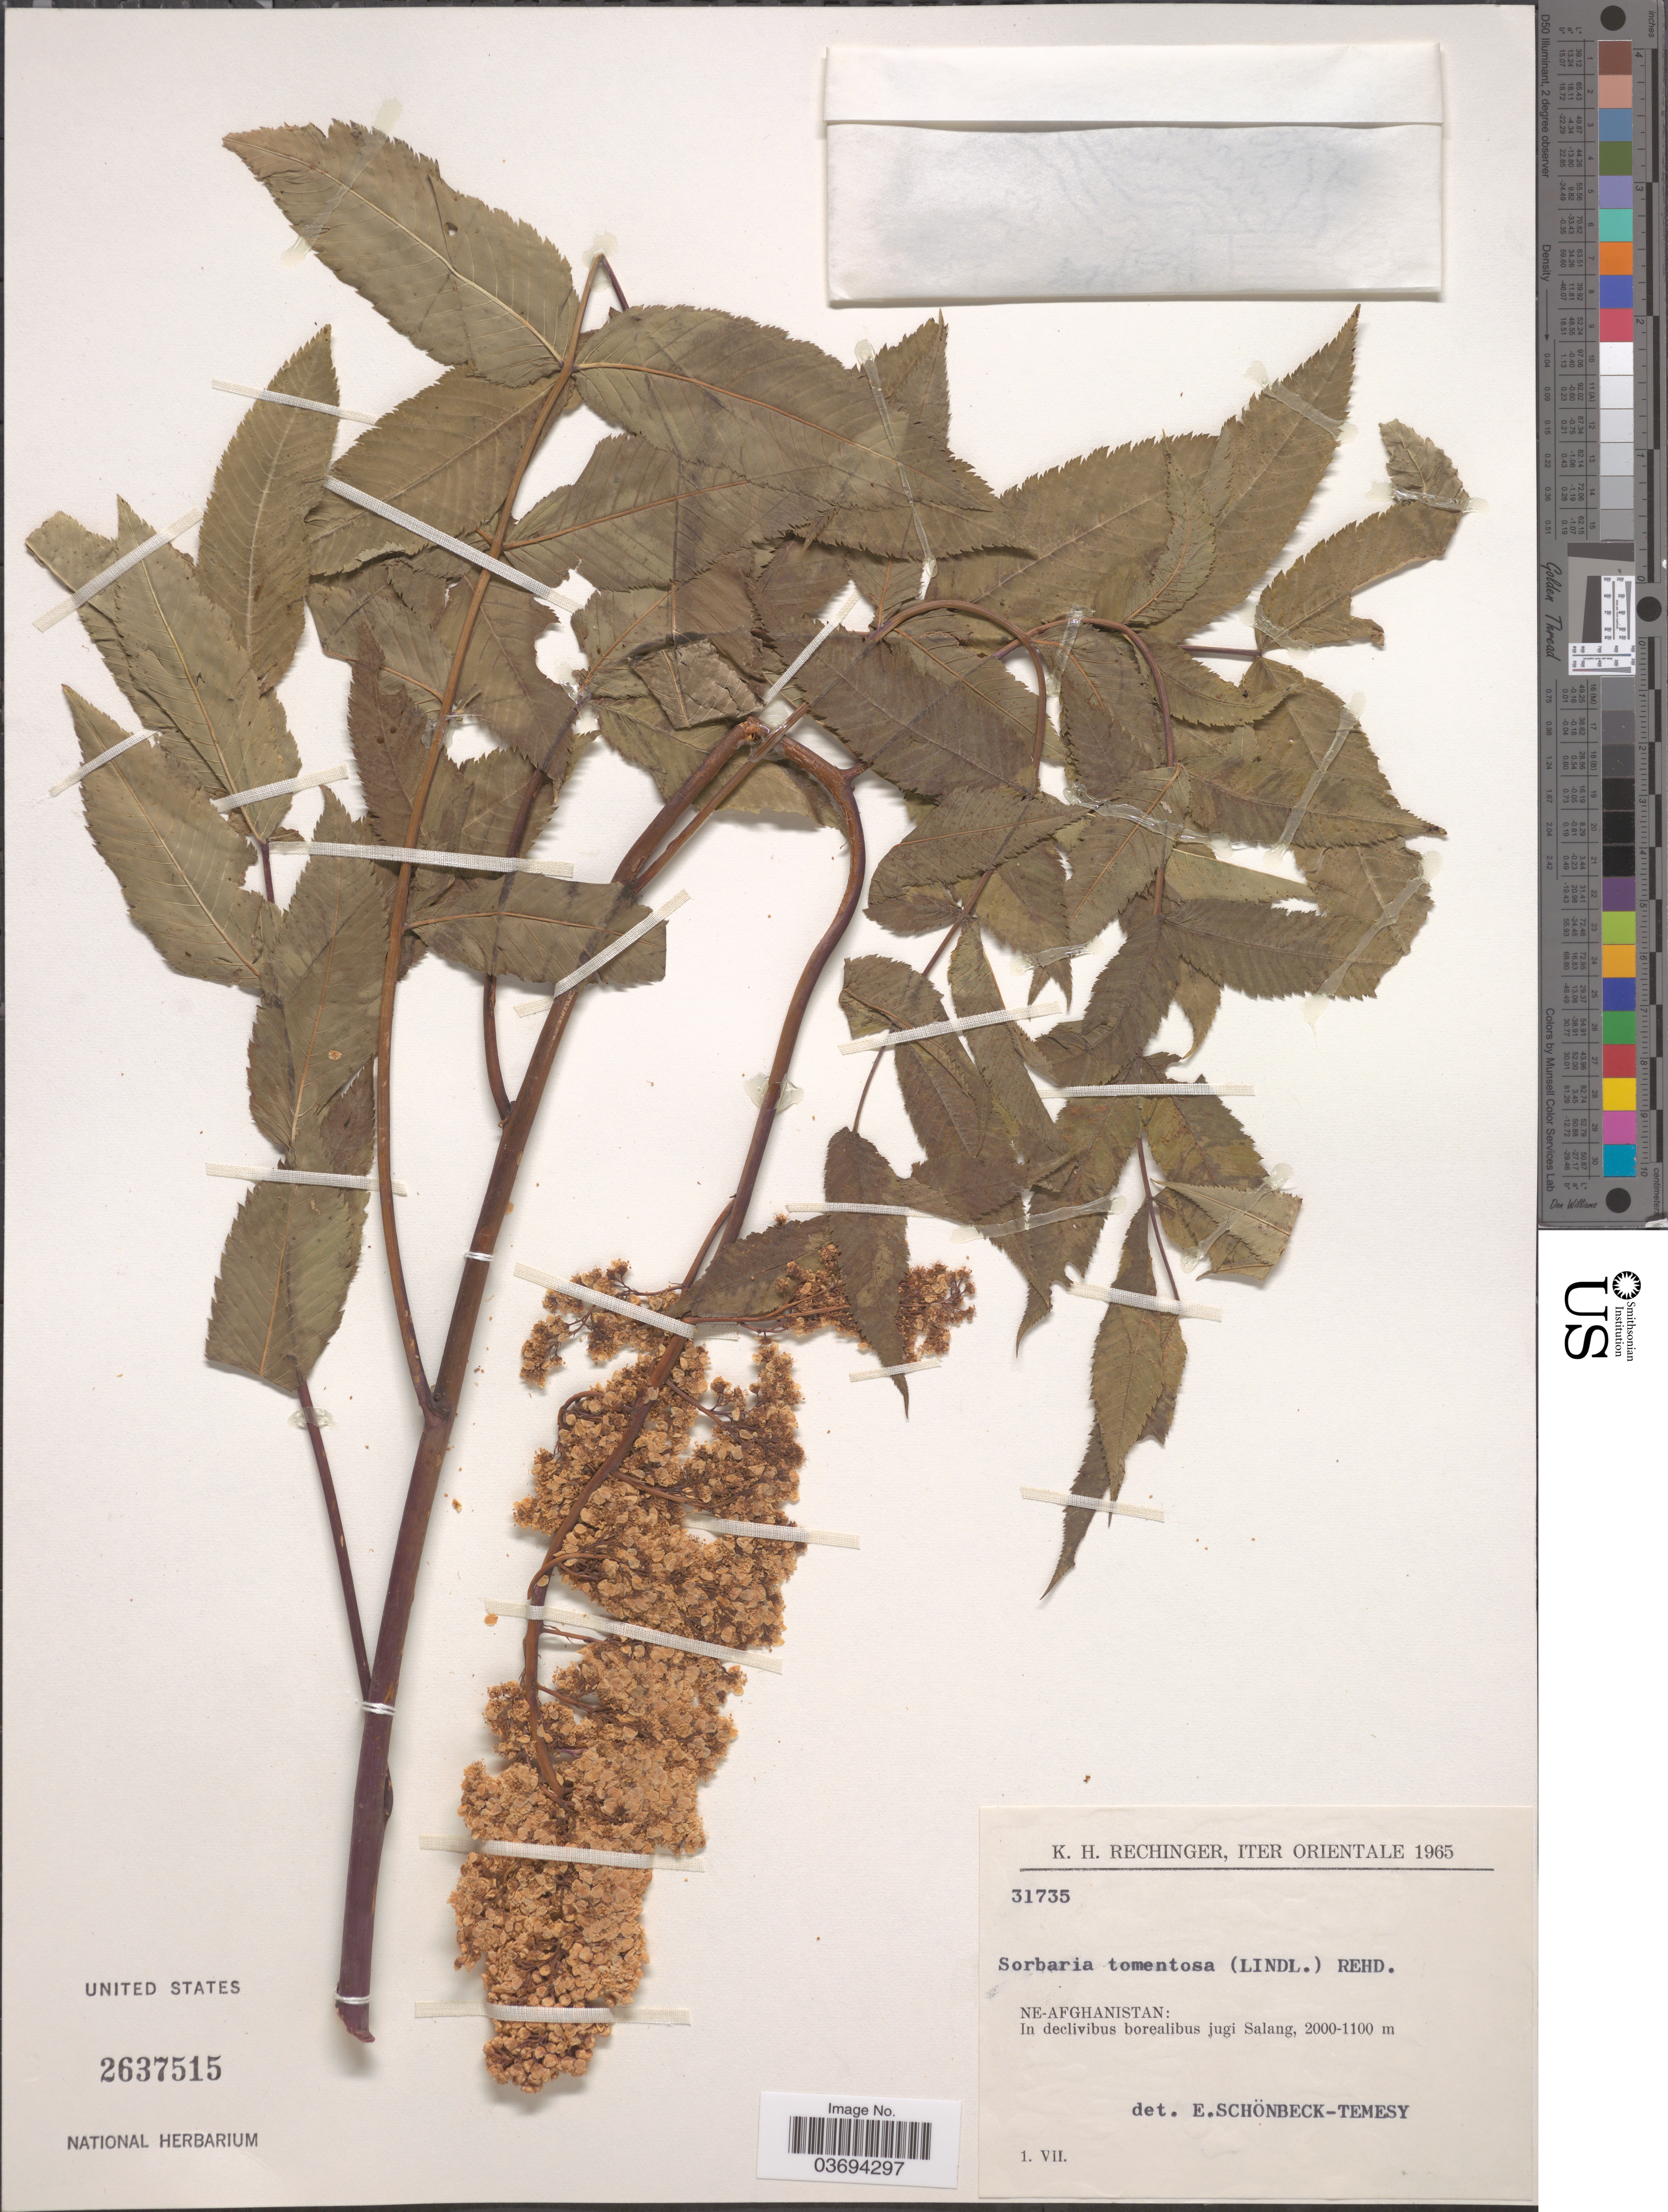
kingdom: Plantae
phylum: Tracheophyta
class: Magnoliopsida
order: Rosales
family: Rosaceae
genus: Sorbaria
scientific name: Sorbaria tomentosa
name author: (Lindl.) Rehder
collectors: K. H. Rechinger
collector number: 31735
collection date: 1965-07-01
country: Afghanistan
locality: Iter Orientale. NE-Afghanistan: In declivibus borealibus jugi Salang.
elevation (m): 1100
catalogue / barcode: US 2637515